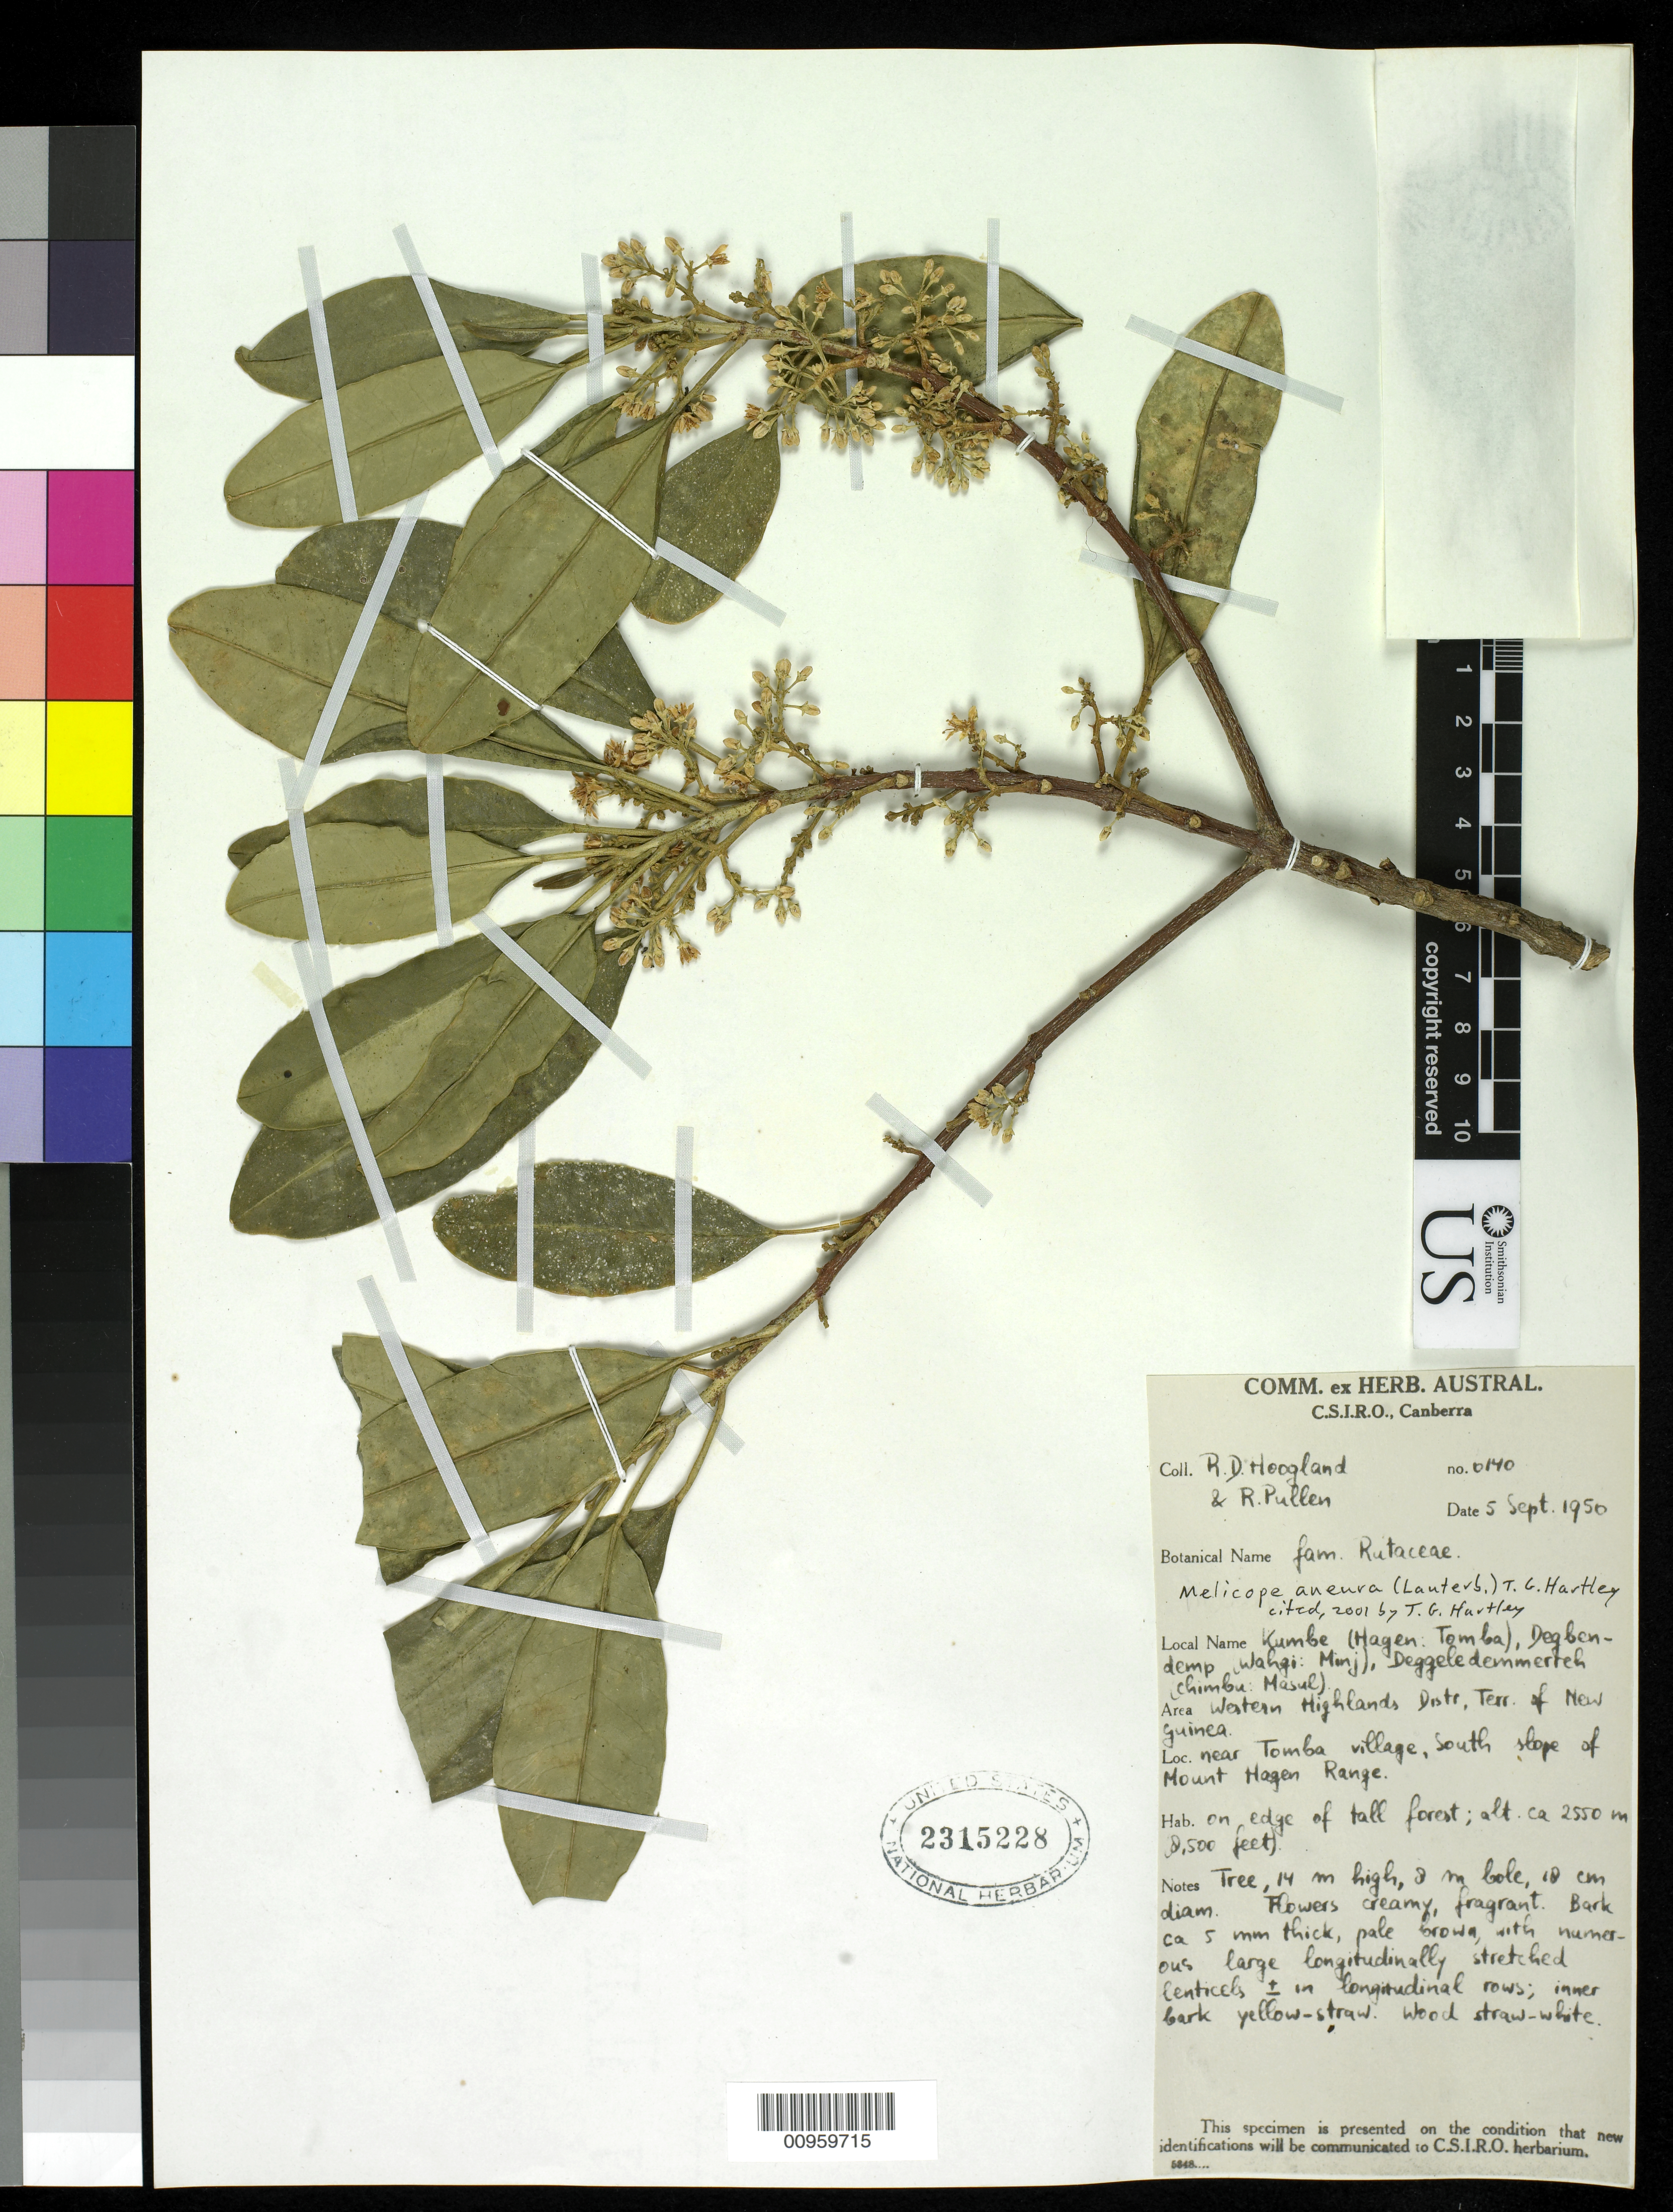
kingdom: Plantae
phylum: Tracheophyta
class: Magnoliopsida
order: Sapindales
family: Rutaceae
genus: Melicope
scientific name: Melicope aneura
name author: (Lauterb.) T.G. Hartley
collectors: R. D. Hoogland & R. Pullen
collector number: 0140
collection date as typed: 05 Sep 1950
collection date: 1950-09-05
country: Papua New Guinea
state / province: Western Highlands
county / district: Mount Hagen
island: New Guinea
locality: Near Tomba Village, south slope of Mount Hagen Range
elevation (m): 2550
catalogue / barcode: US 2315228